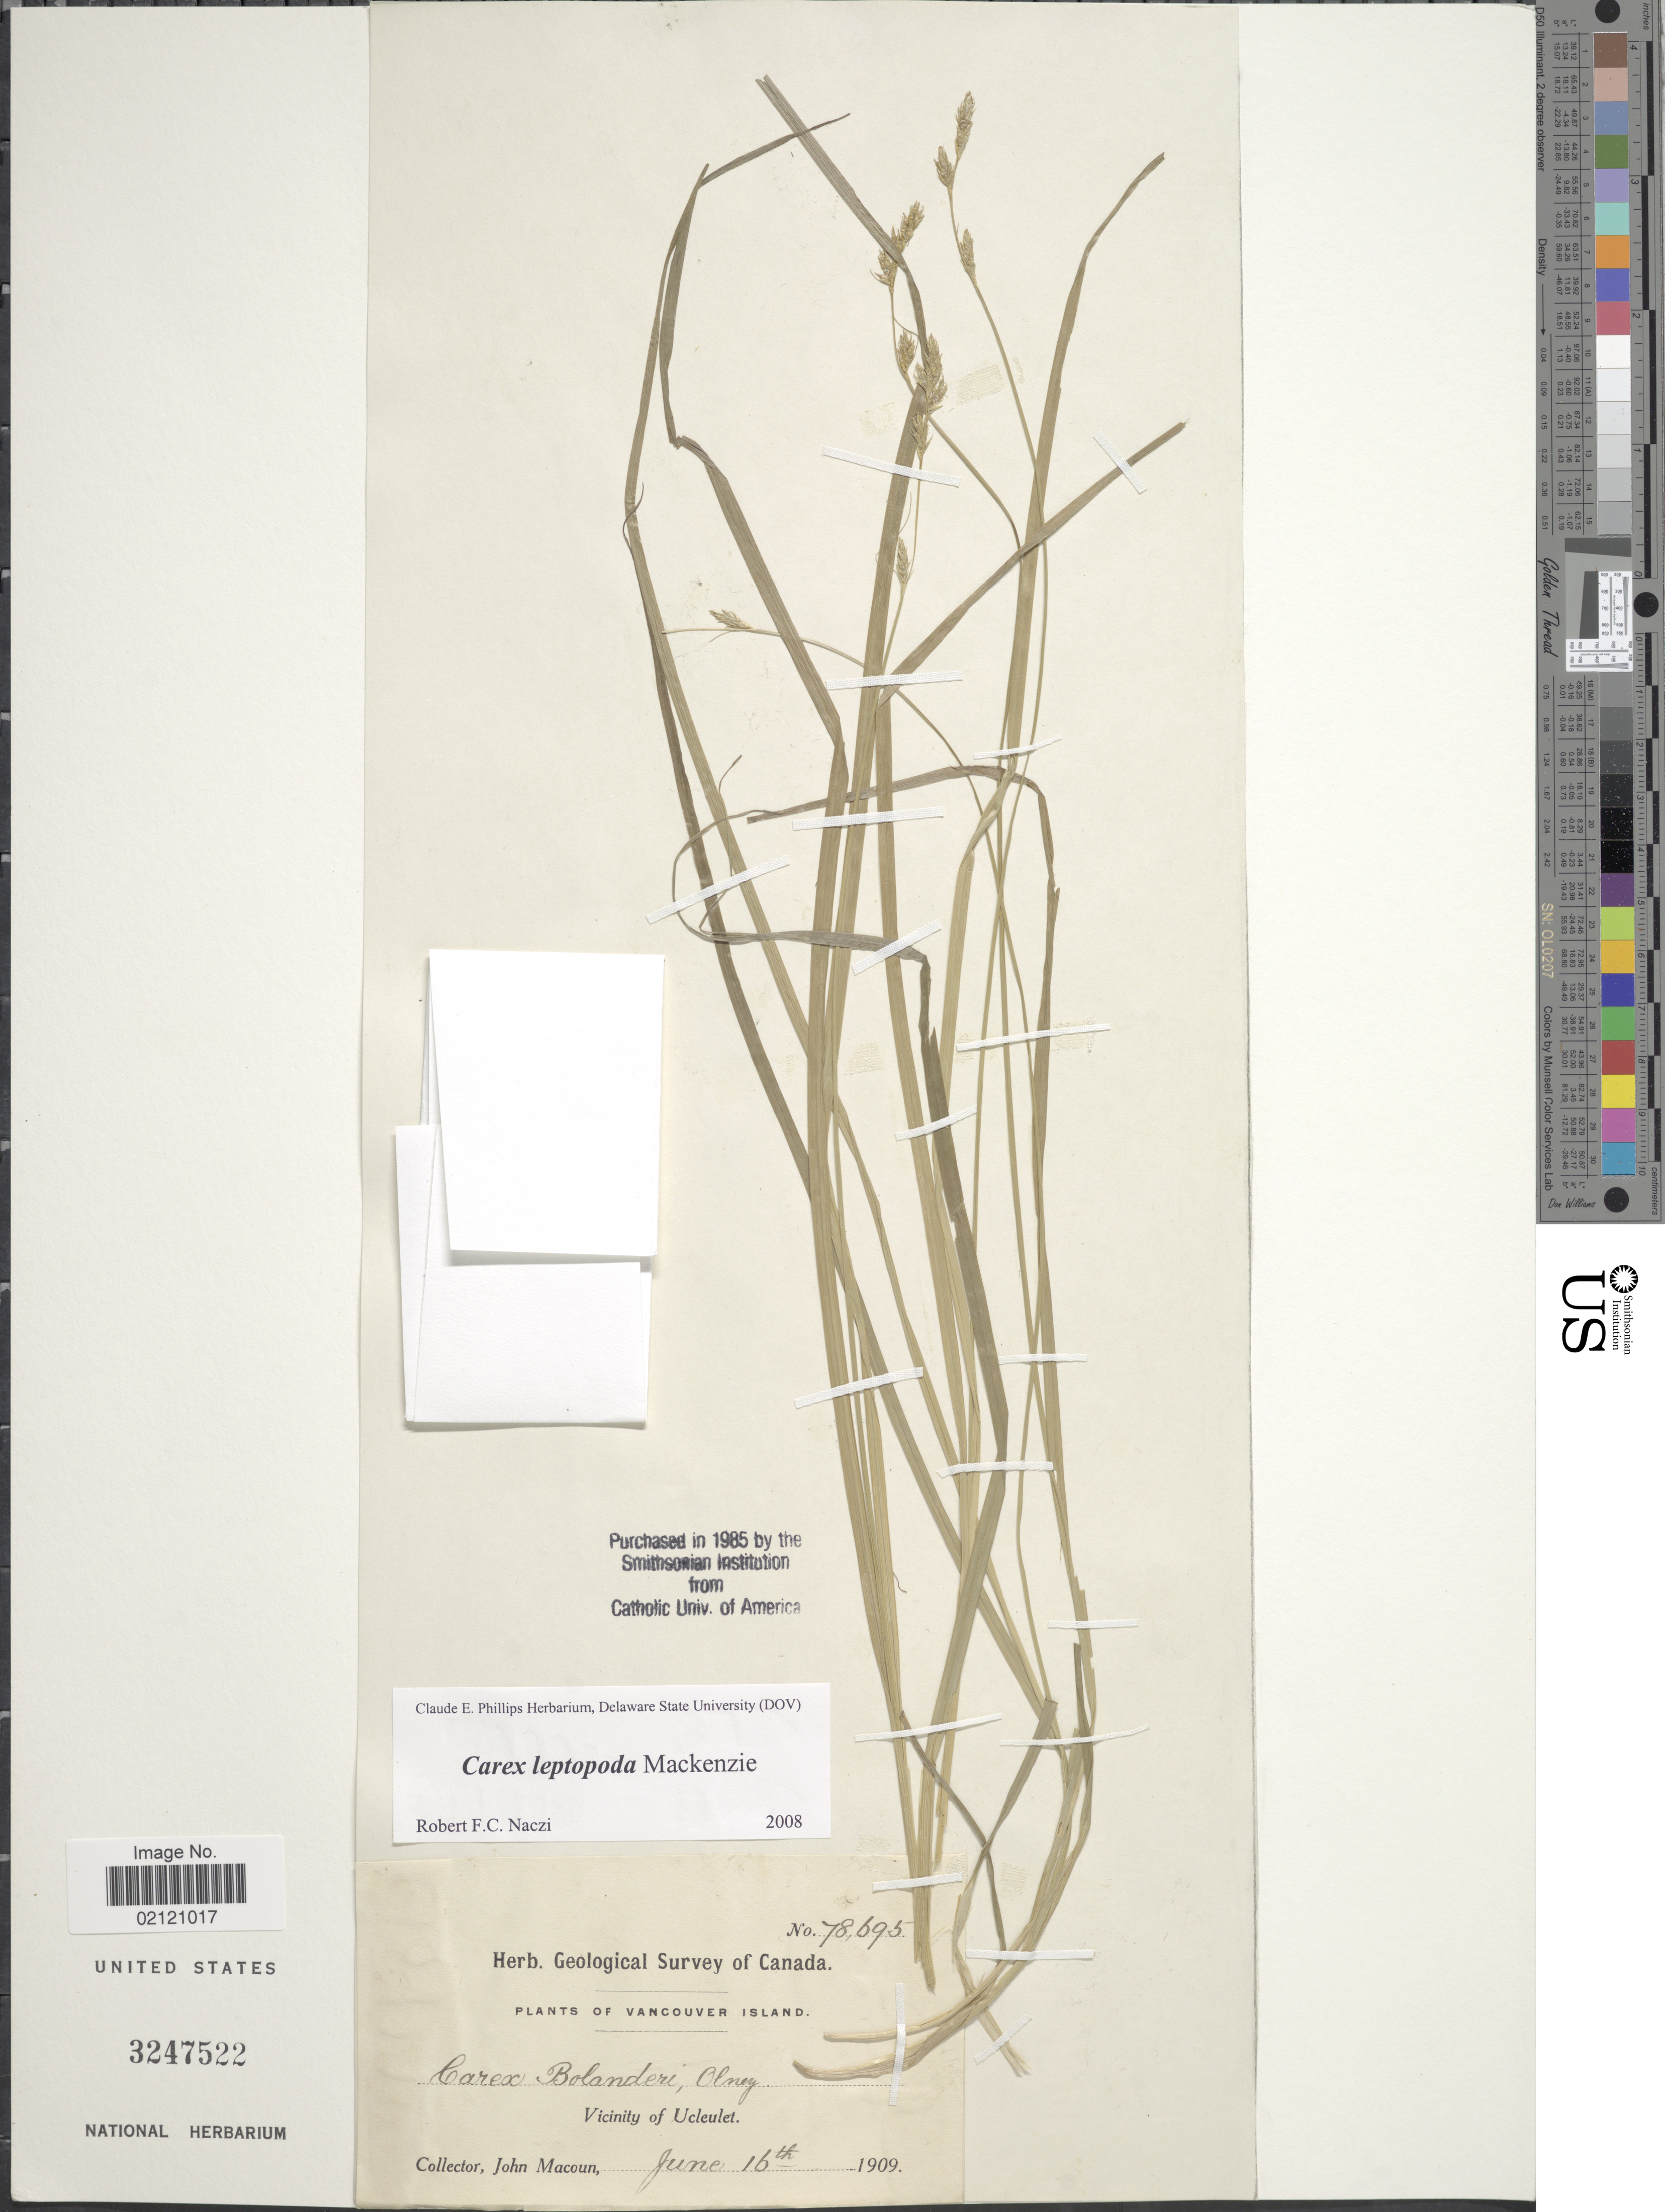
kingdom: Plantae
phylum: Tracheophyta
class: Liliopsida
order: Poales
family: Cyperaceae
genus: Carex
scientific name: Carex leptopoda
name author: Mack.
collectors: J. Macoun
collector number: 78695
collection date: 1909-06-16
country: Canada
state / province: British Columbia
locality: Vancouver Island, Vicinity of Ucleulet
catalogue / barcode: US 3247522